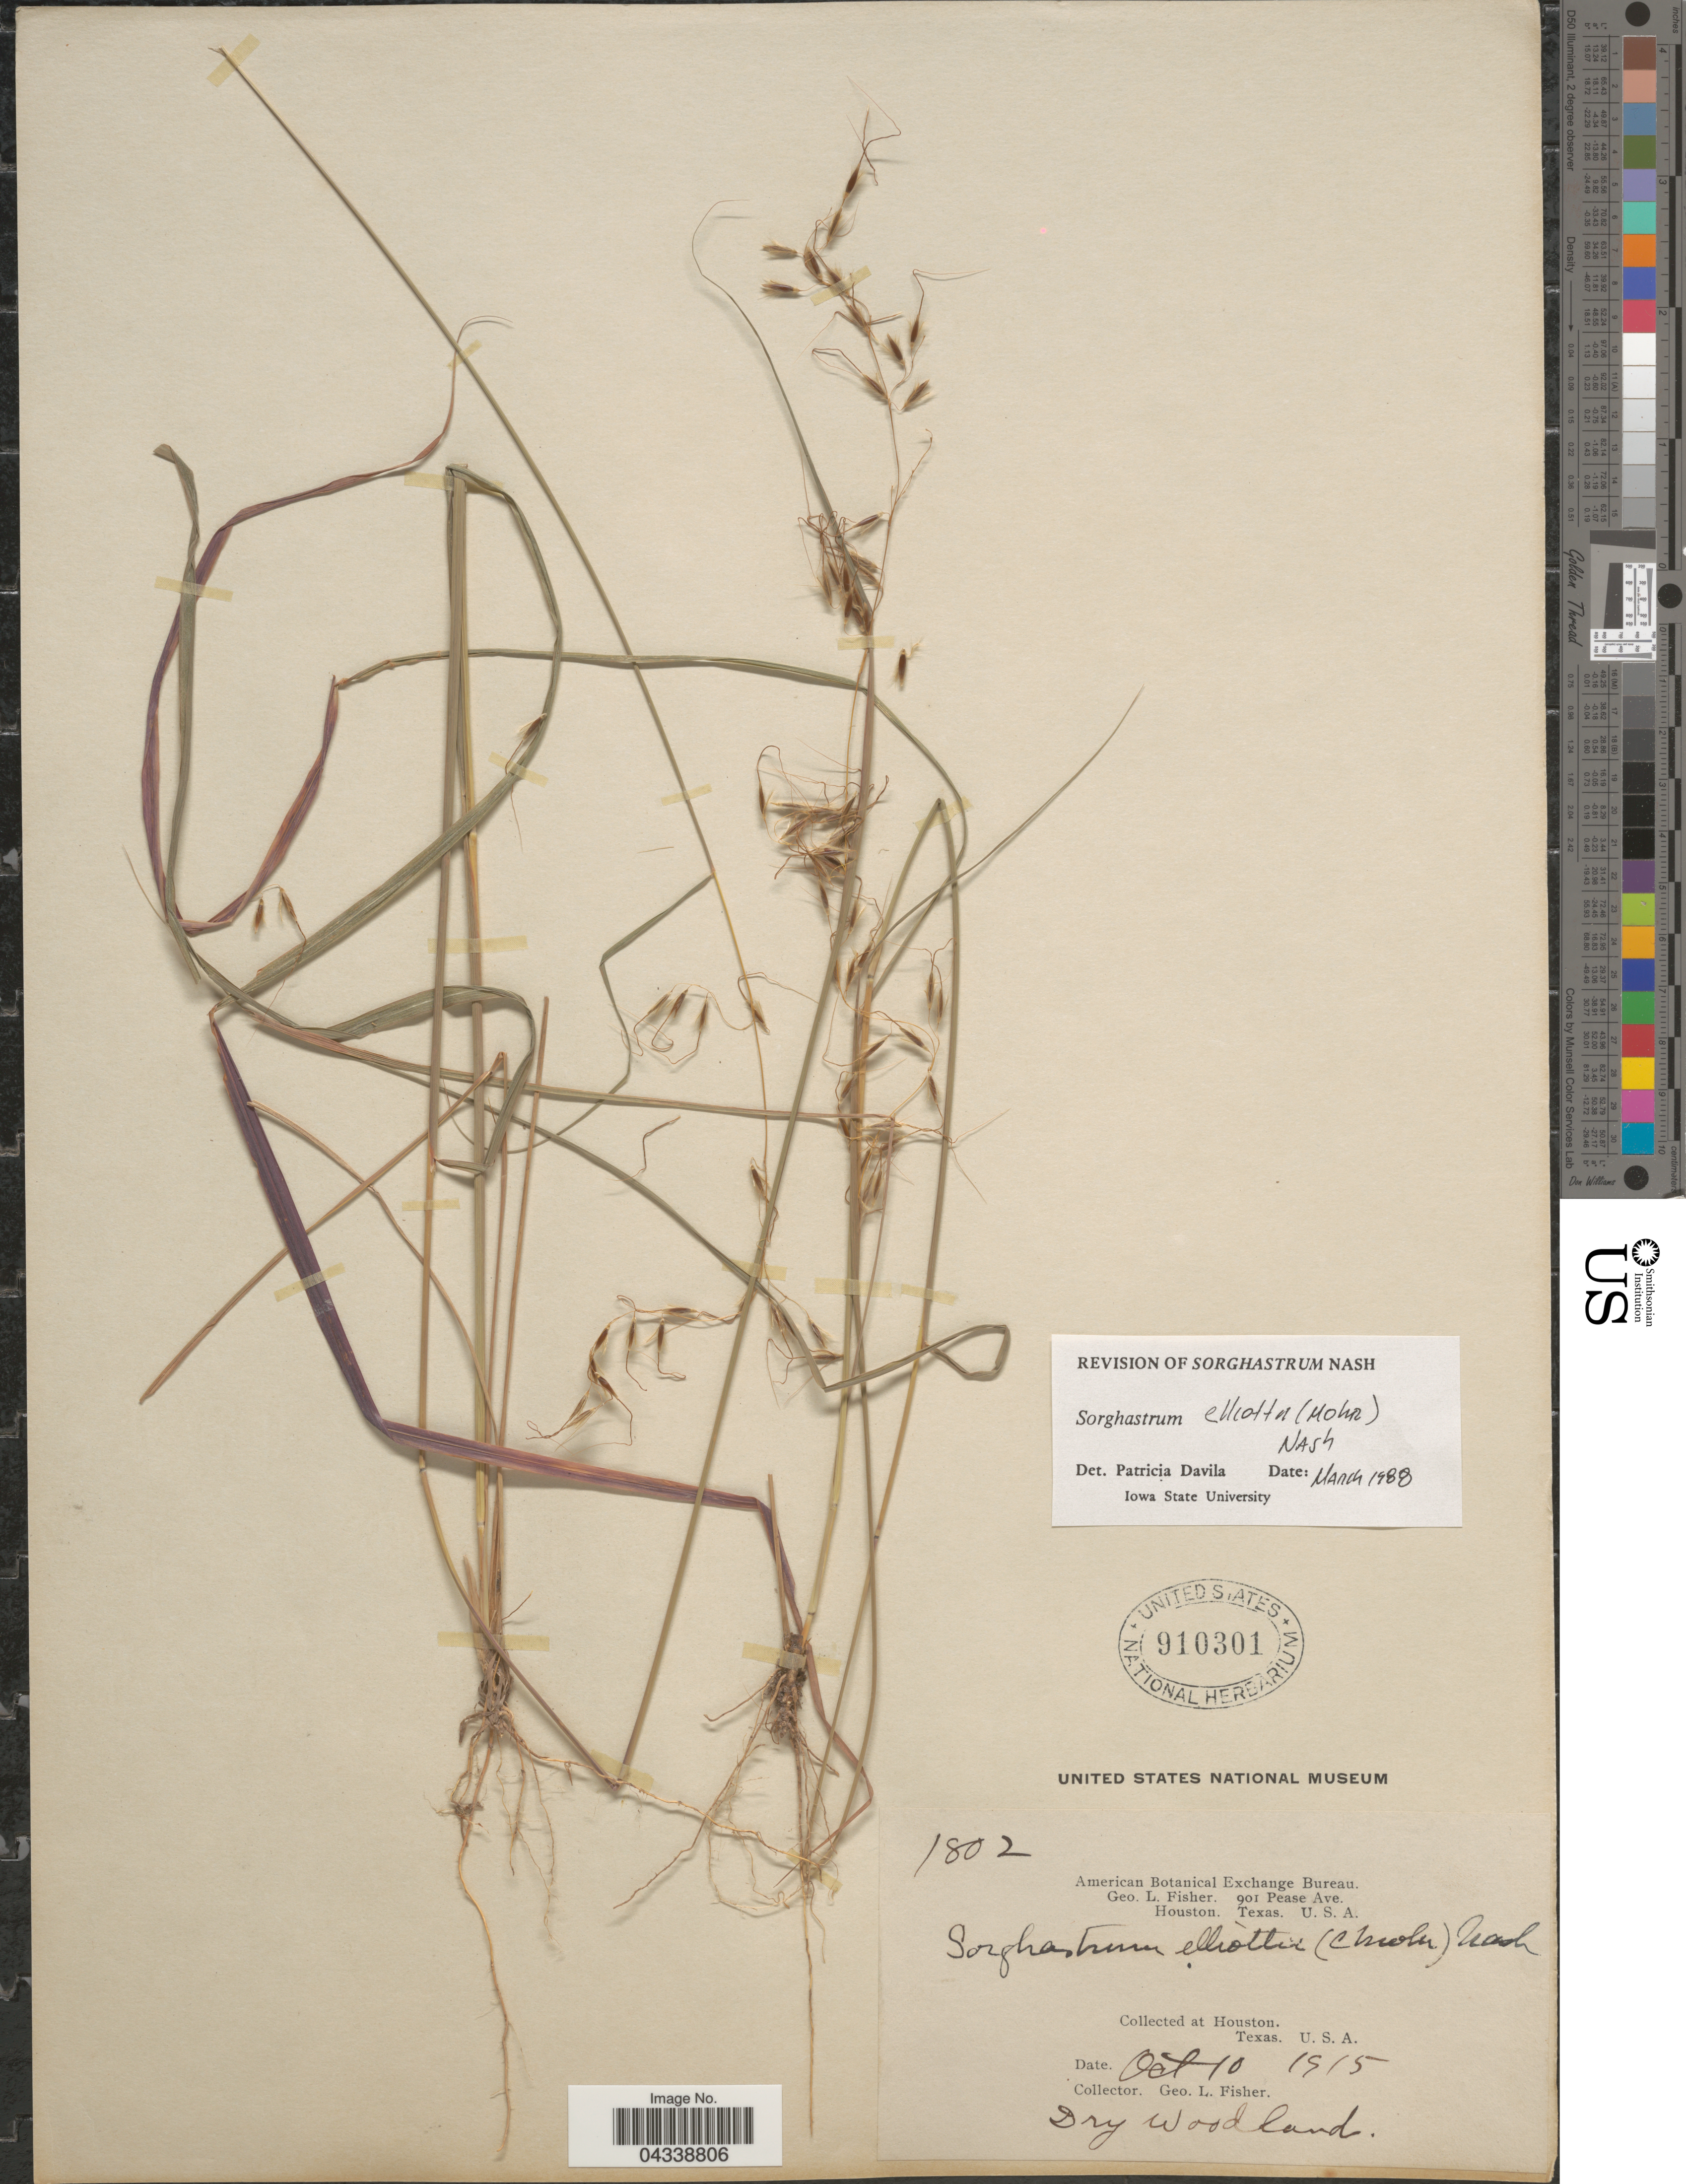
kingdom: Plantae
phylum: Tracheophyta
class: Liliopsida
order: Poales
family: Poaceae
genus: Sorghastrum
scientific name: Sorghastrum elliottii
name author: (C. Mohr) Nash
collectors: G. L. Fisher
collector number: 1802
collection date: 1915-10-10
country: United States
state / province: Texas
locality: At Houston.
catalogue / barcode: US 910301